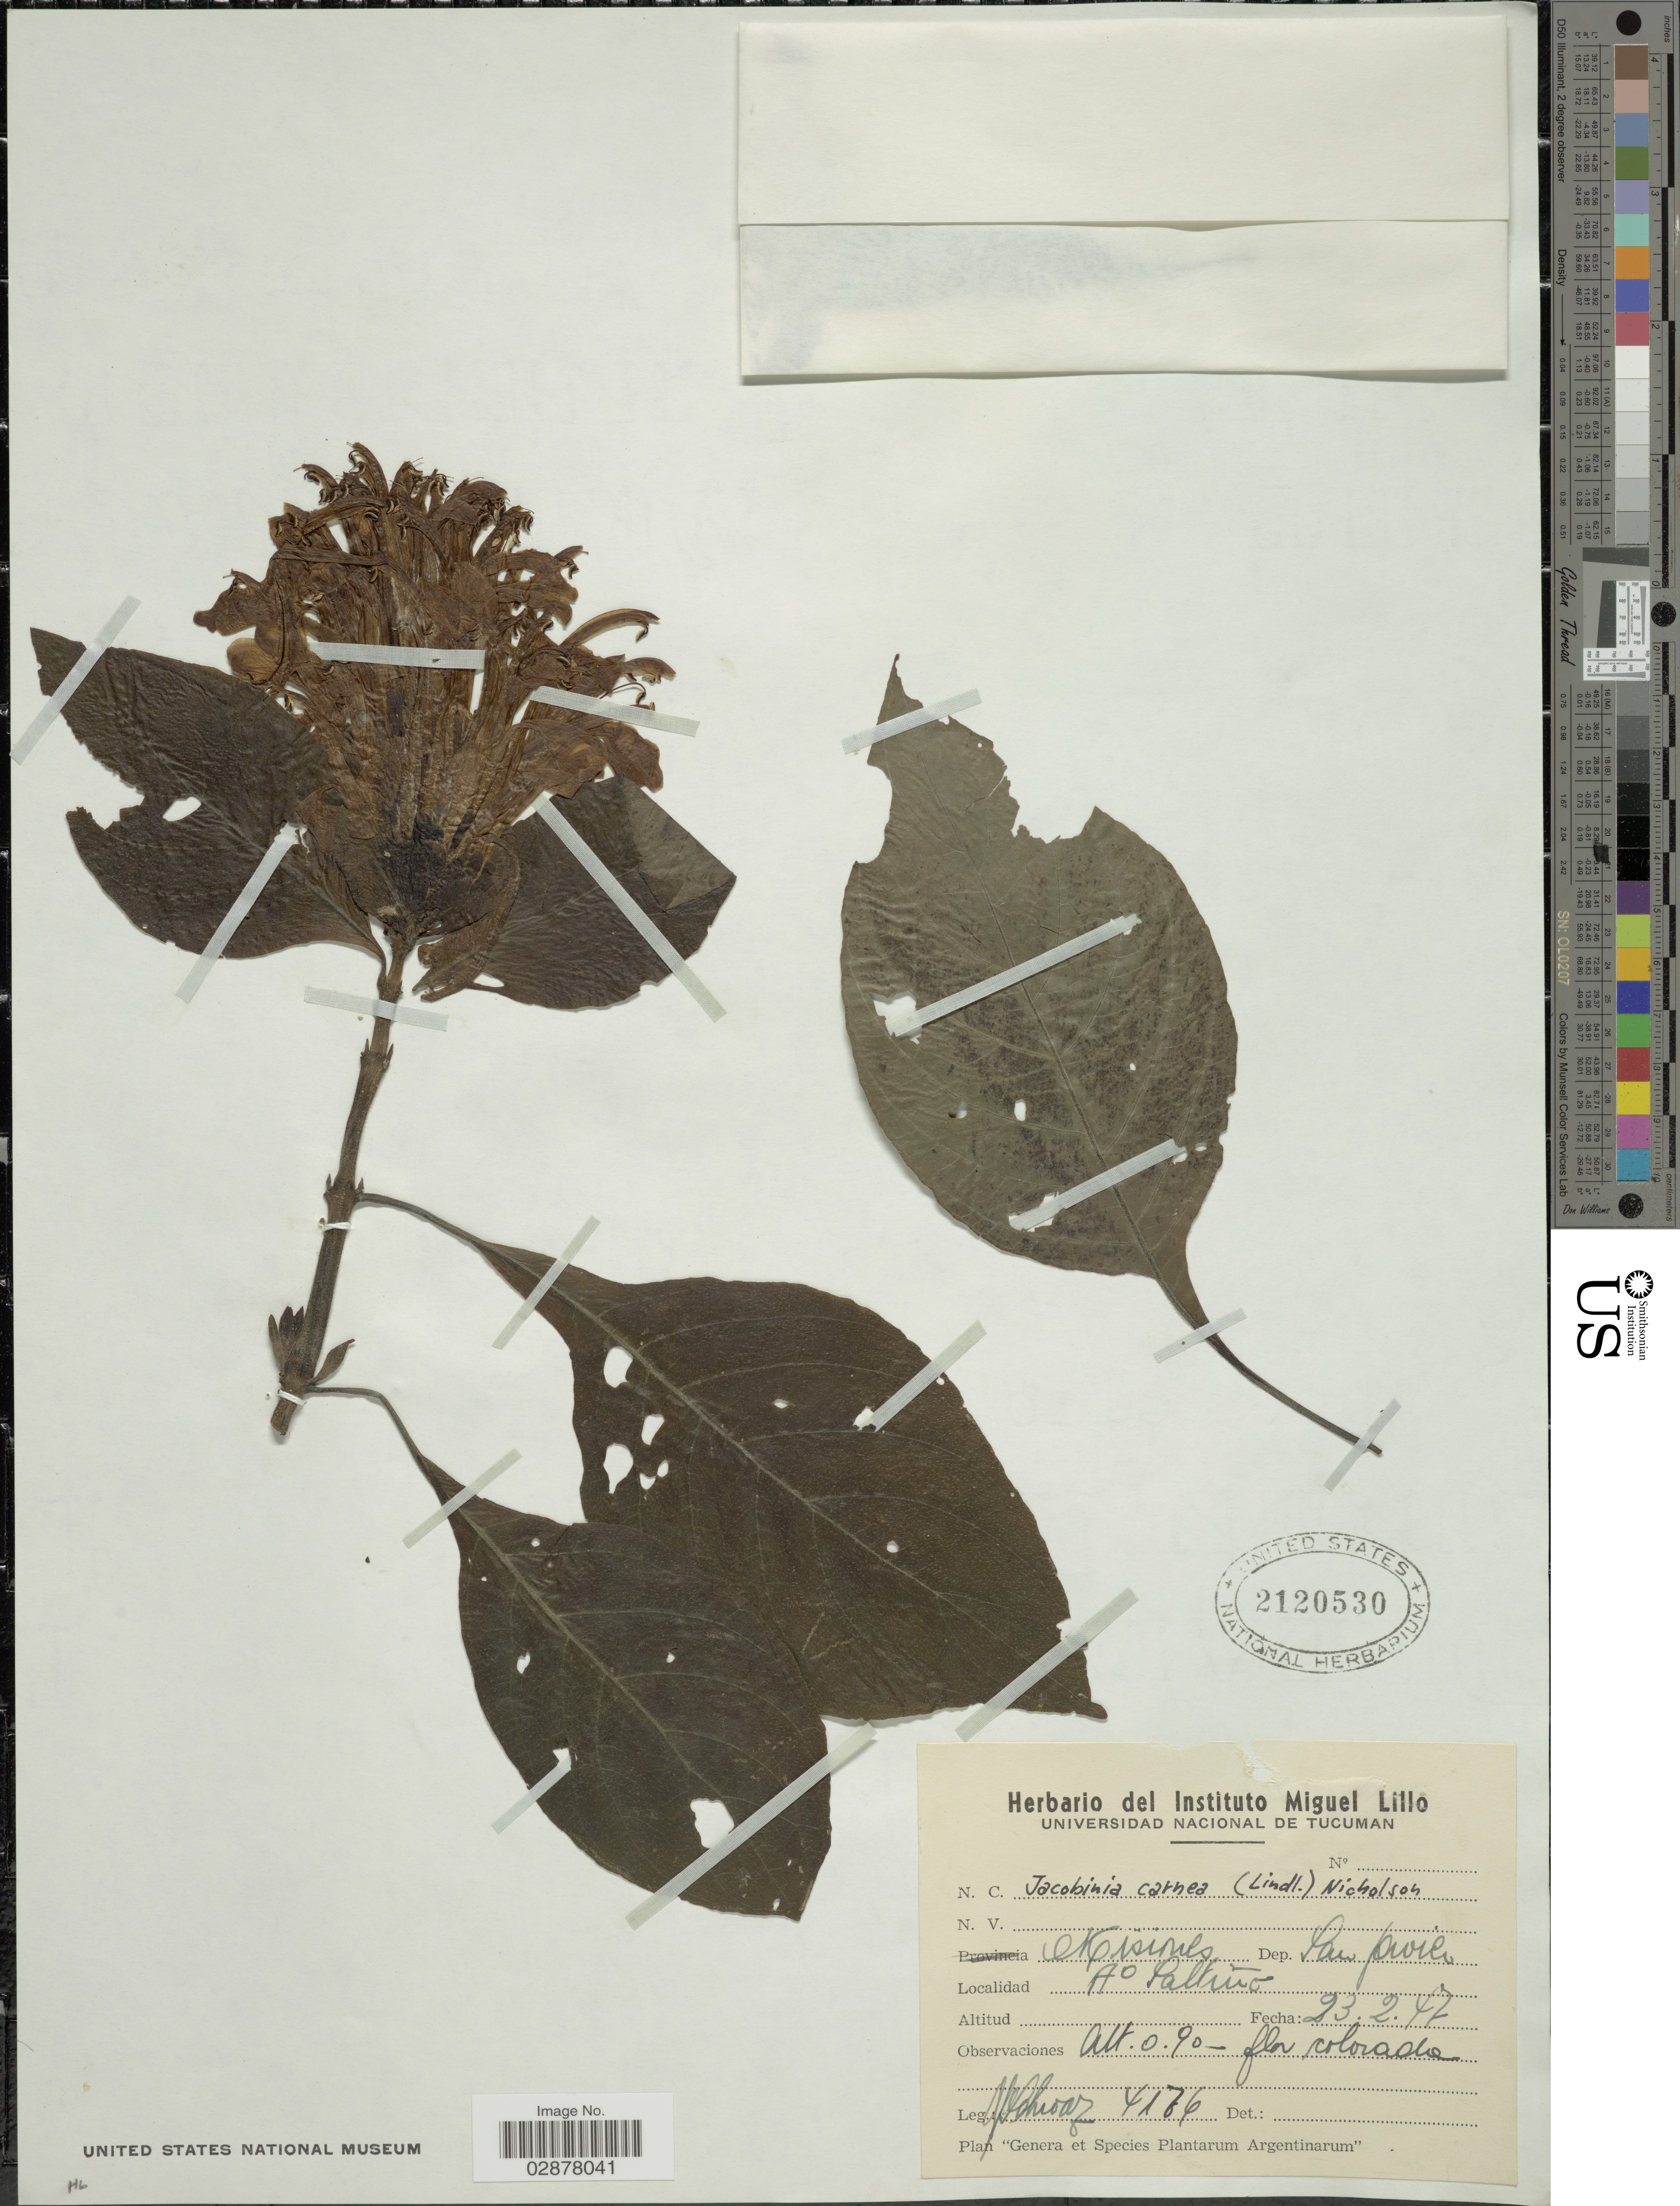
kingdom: Plantae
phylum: Tracheophyta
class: Magnoliopsida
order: Lamiales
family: Acanthaceae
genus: Justicia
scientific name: Justicia carnea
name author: Lindl.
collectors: M. Lillo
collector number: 4176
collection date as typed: Transcribed d/m/y: 23/2/47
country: Argentina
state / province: Misiones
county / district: San Javier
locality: A° Paltino.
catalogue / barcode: US 2120530